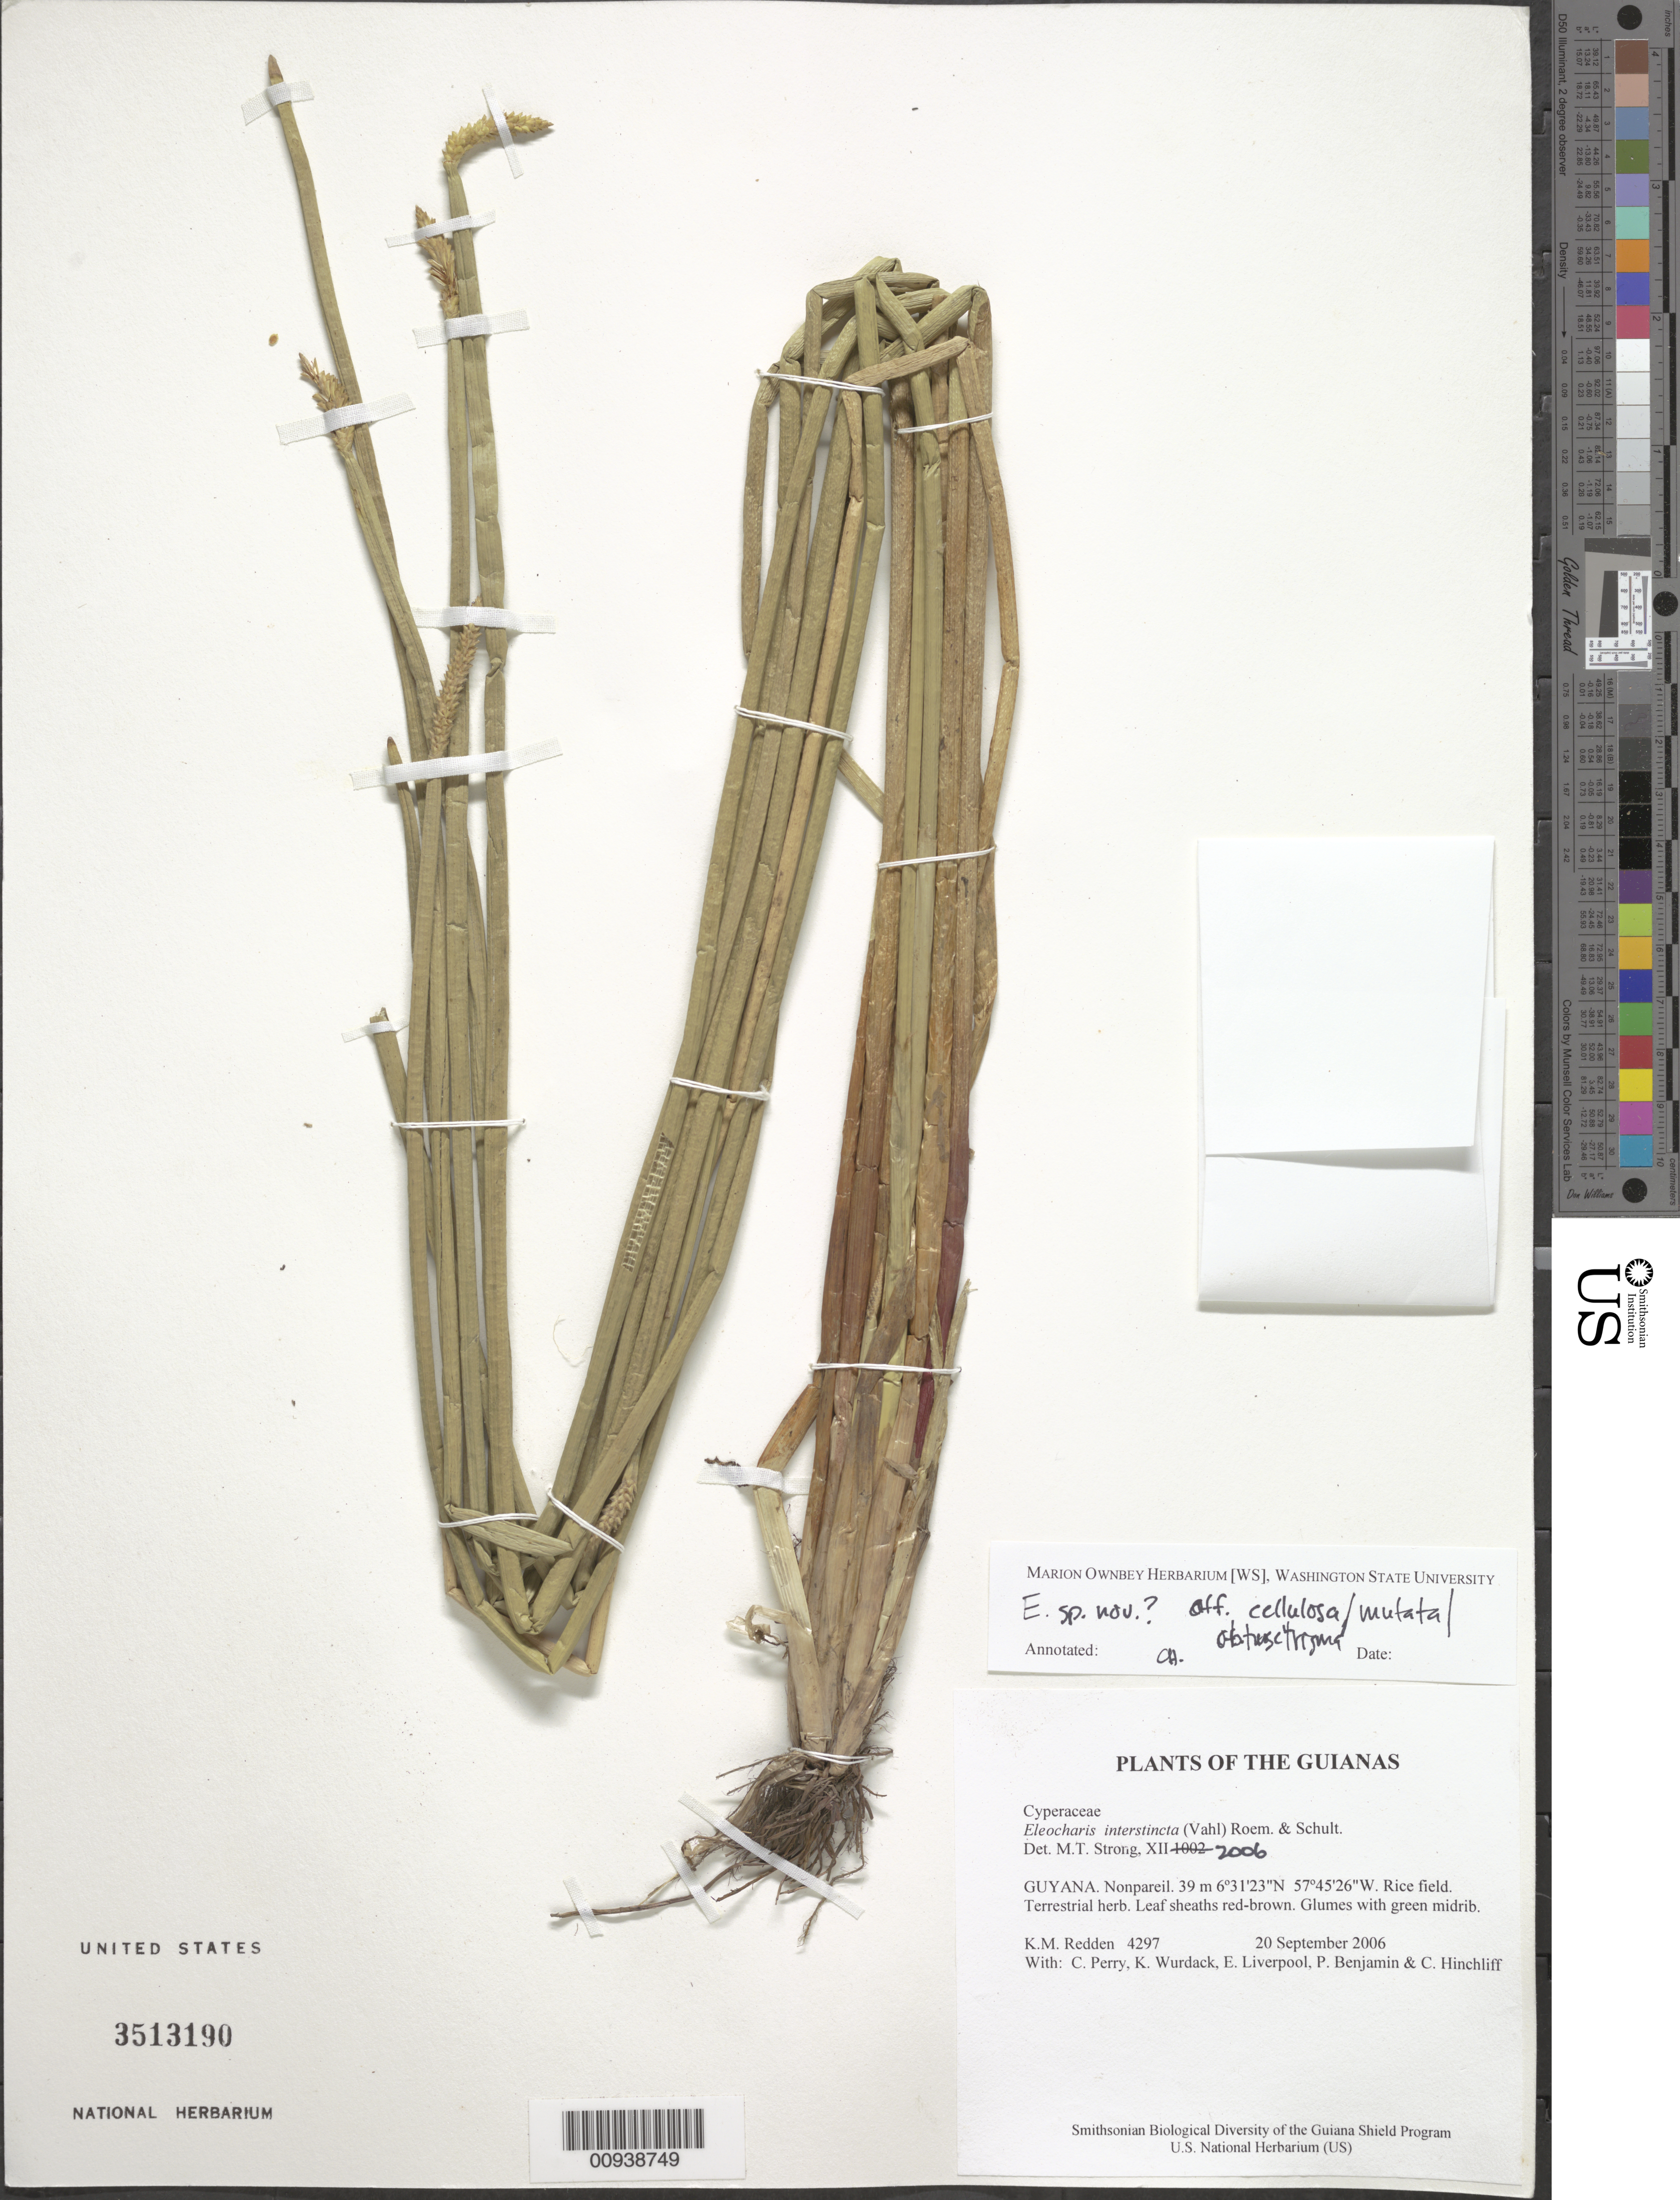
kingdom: Plantae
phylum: Tracheophyta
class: Liliopsida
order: Poales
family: Cyperaceae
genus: Eleocharis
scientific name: Eleocharis interstincta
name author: (Vahl) Roem. & Schult.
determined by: Strong, M. T., (US), Smithsonian Institution - National Museum of Natural History (UNITED STATES)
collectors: K. M. Redden, C. Perry, K. Wurdack, E. Liverpool, P. Benjamin & C. E. Hinchliff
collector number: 4297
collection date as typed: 20 September 2006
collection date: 2006-09-20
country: Guyana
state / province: Mahaica-Berbice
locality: Nonpareil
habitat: Rice field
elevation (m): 39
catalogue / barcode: US 3513190